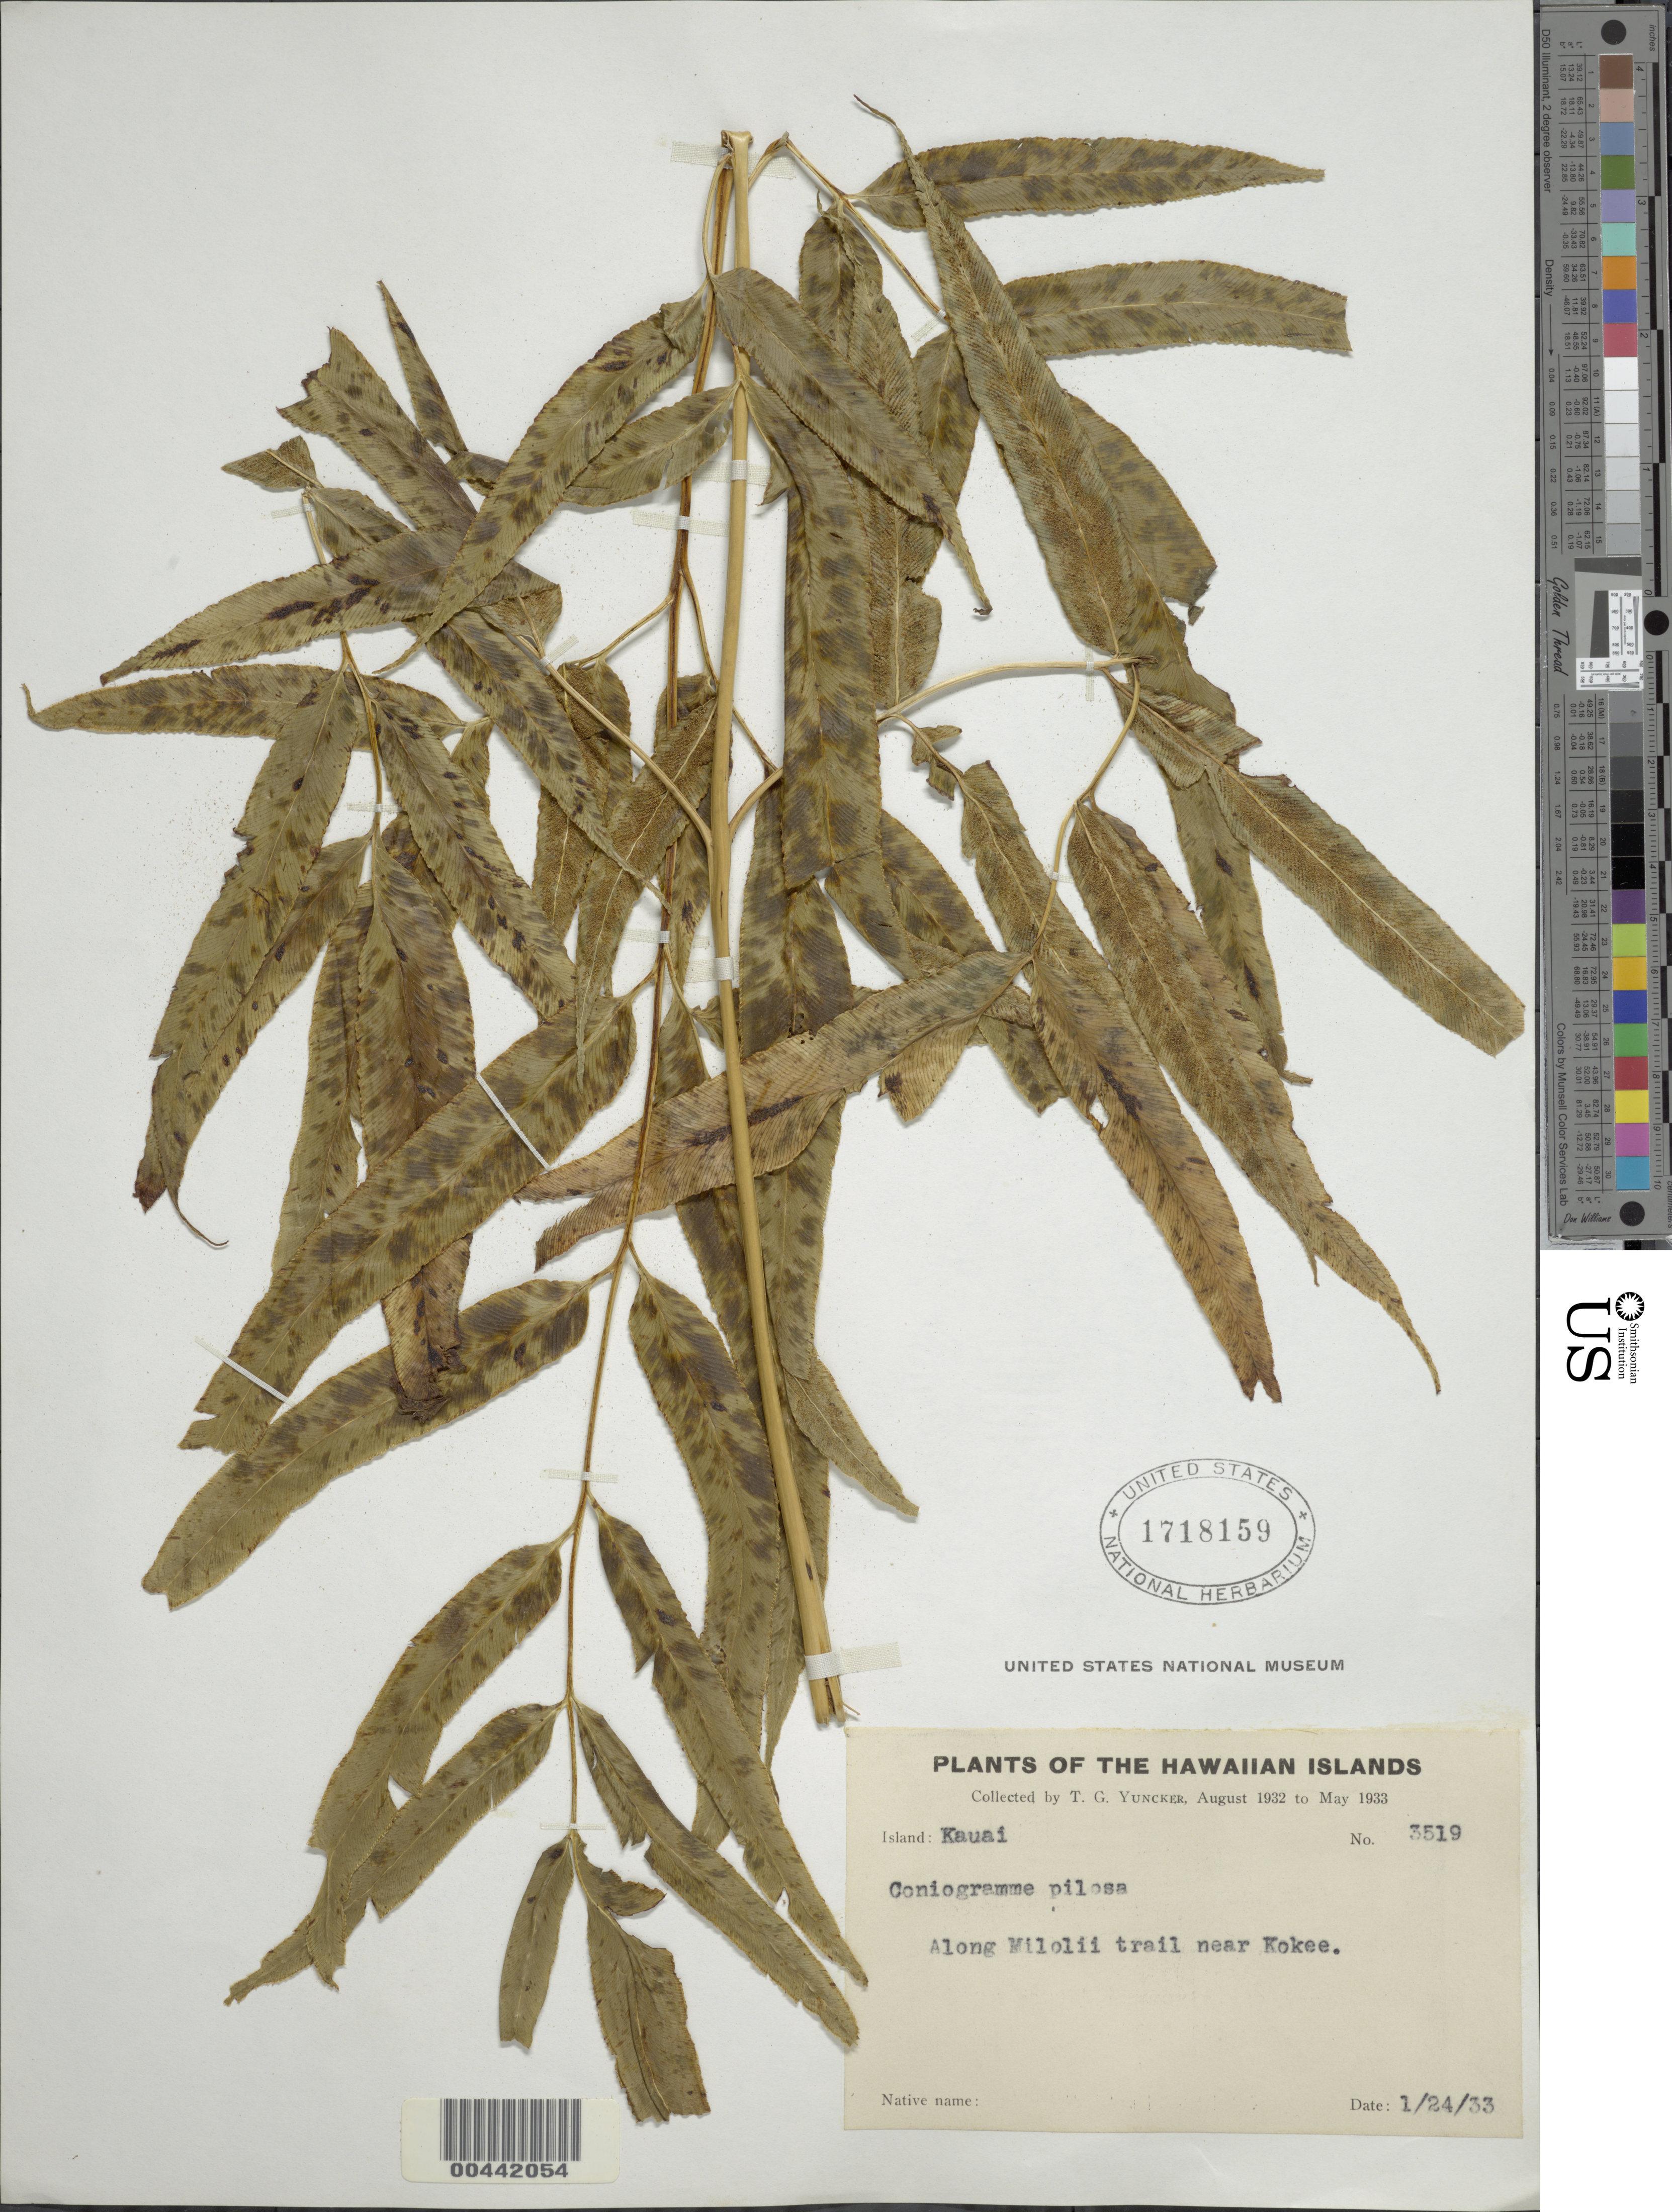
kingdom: Plantae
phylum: Tracheophyta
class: Polypodiopsida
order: Polypodiales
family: Pteridaceae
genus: Coniogramme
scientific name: Coniogramme pilosa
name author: (Brack.) Hieron.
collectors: T. G. Yuncker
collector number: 3519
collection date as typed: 24 Jan 1933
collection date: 1933-01-24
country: United States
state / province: Hawaii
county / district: Kauai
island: Kaua'i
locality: Along Milolii trail near Kokee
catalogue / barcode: US 1718159